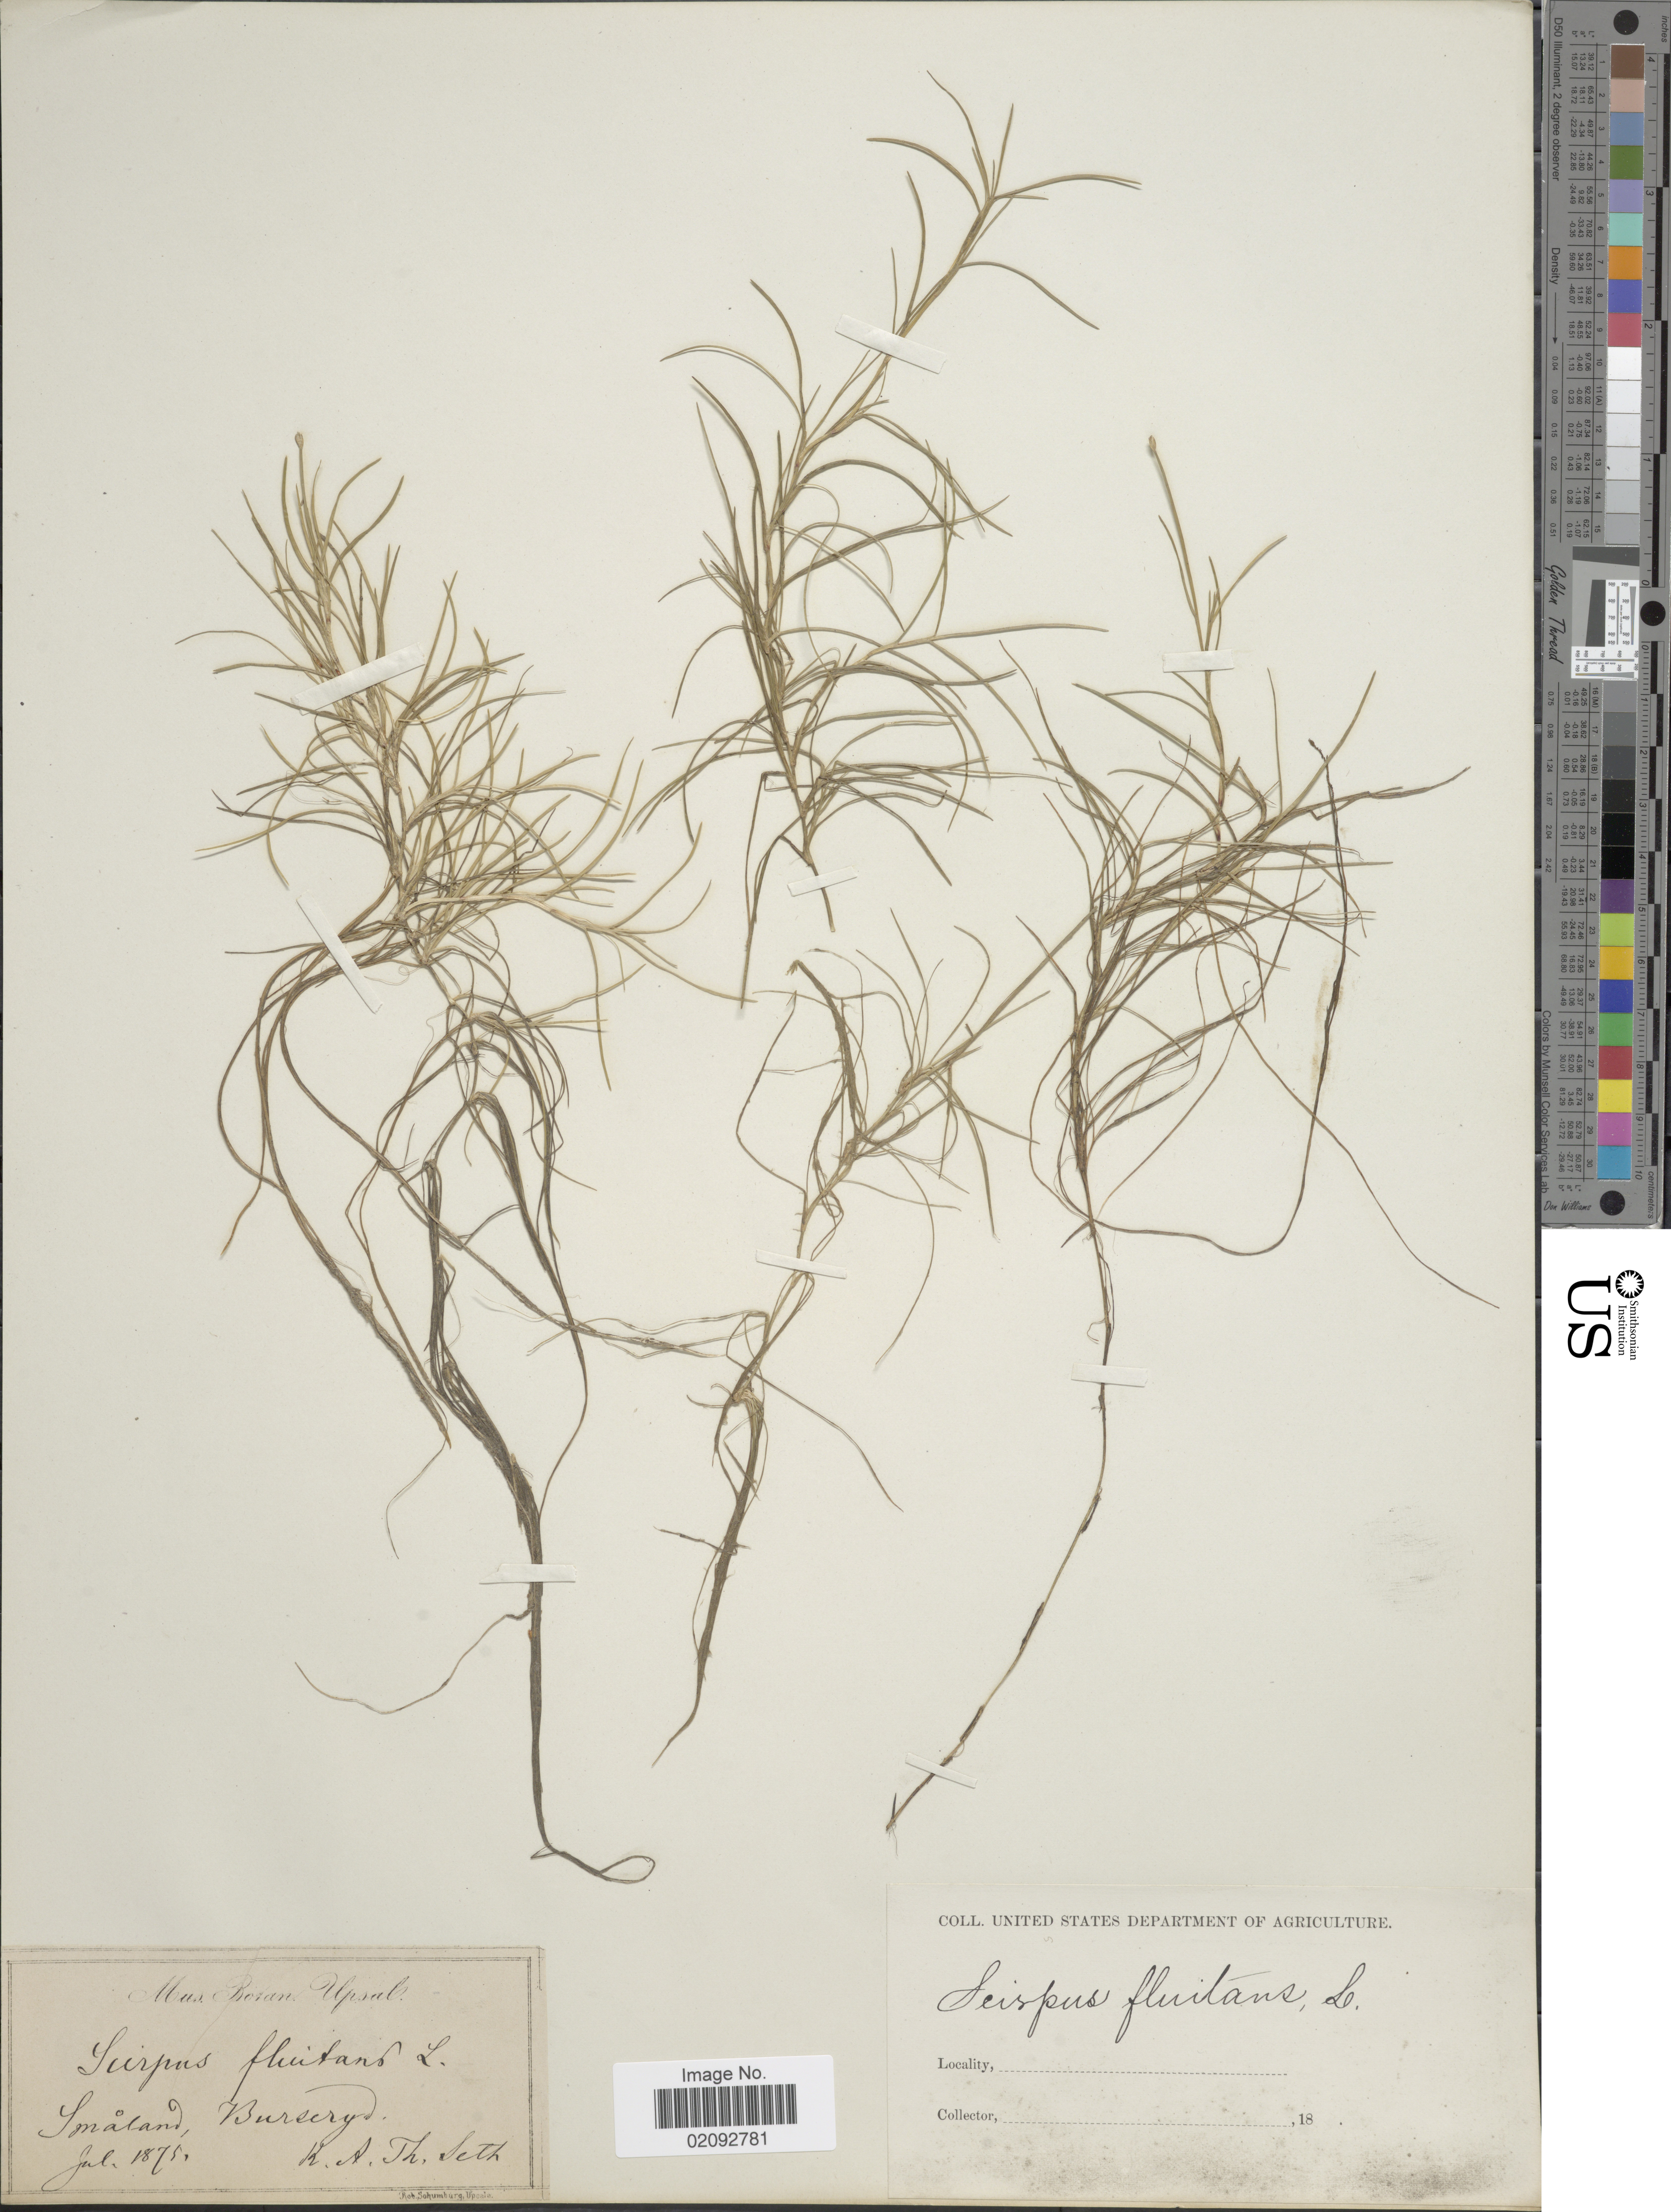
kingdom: Plantae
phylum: Tracheophyta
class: Liliopsida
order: Poales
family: Cyperaceae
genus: Isolepis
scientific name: Isolepis fluitans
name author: (L.) R. Br.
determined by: Strong, Mark T., (BOT), Smithsonian Institution - National Museum of Natural History (UNITED STATES)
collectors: K. A. Seth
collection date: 1875-07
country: Sweden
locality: Smaland Bursery